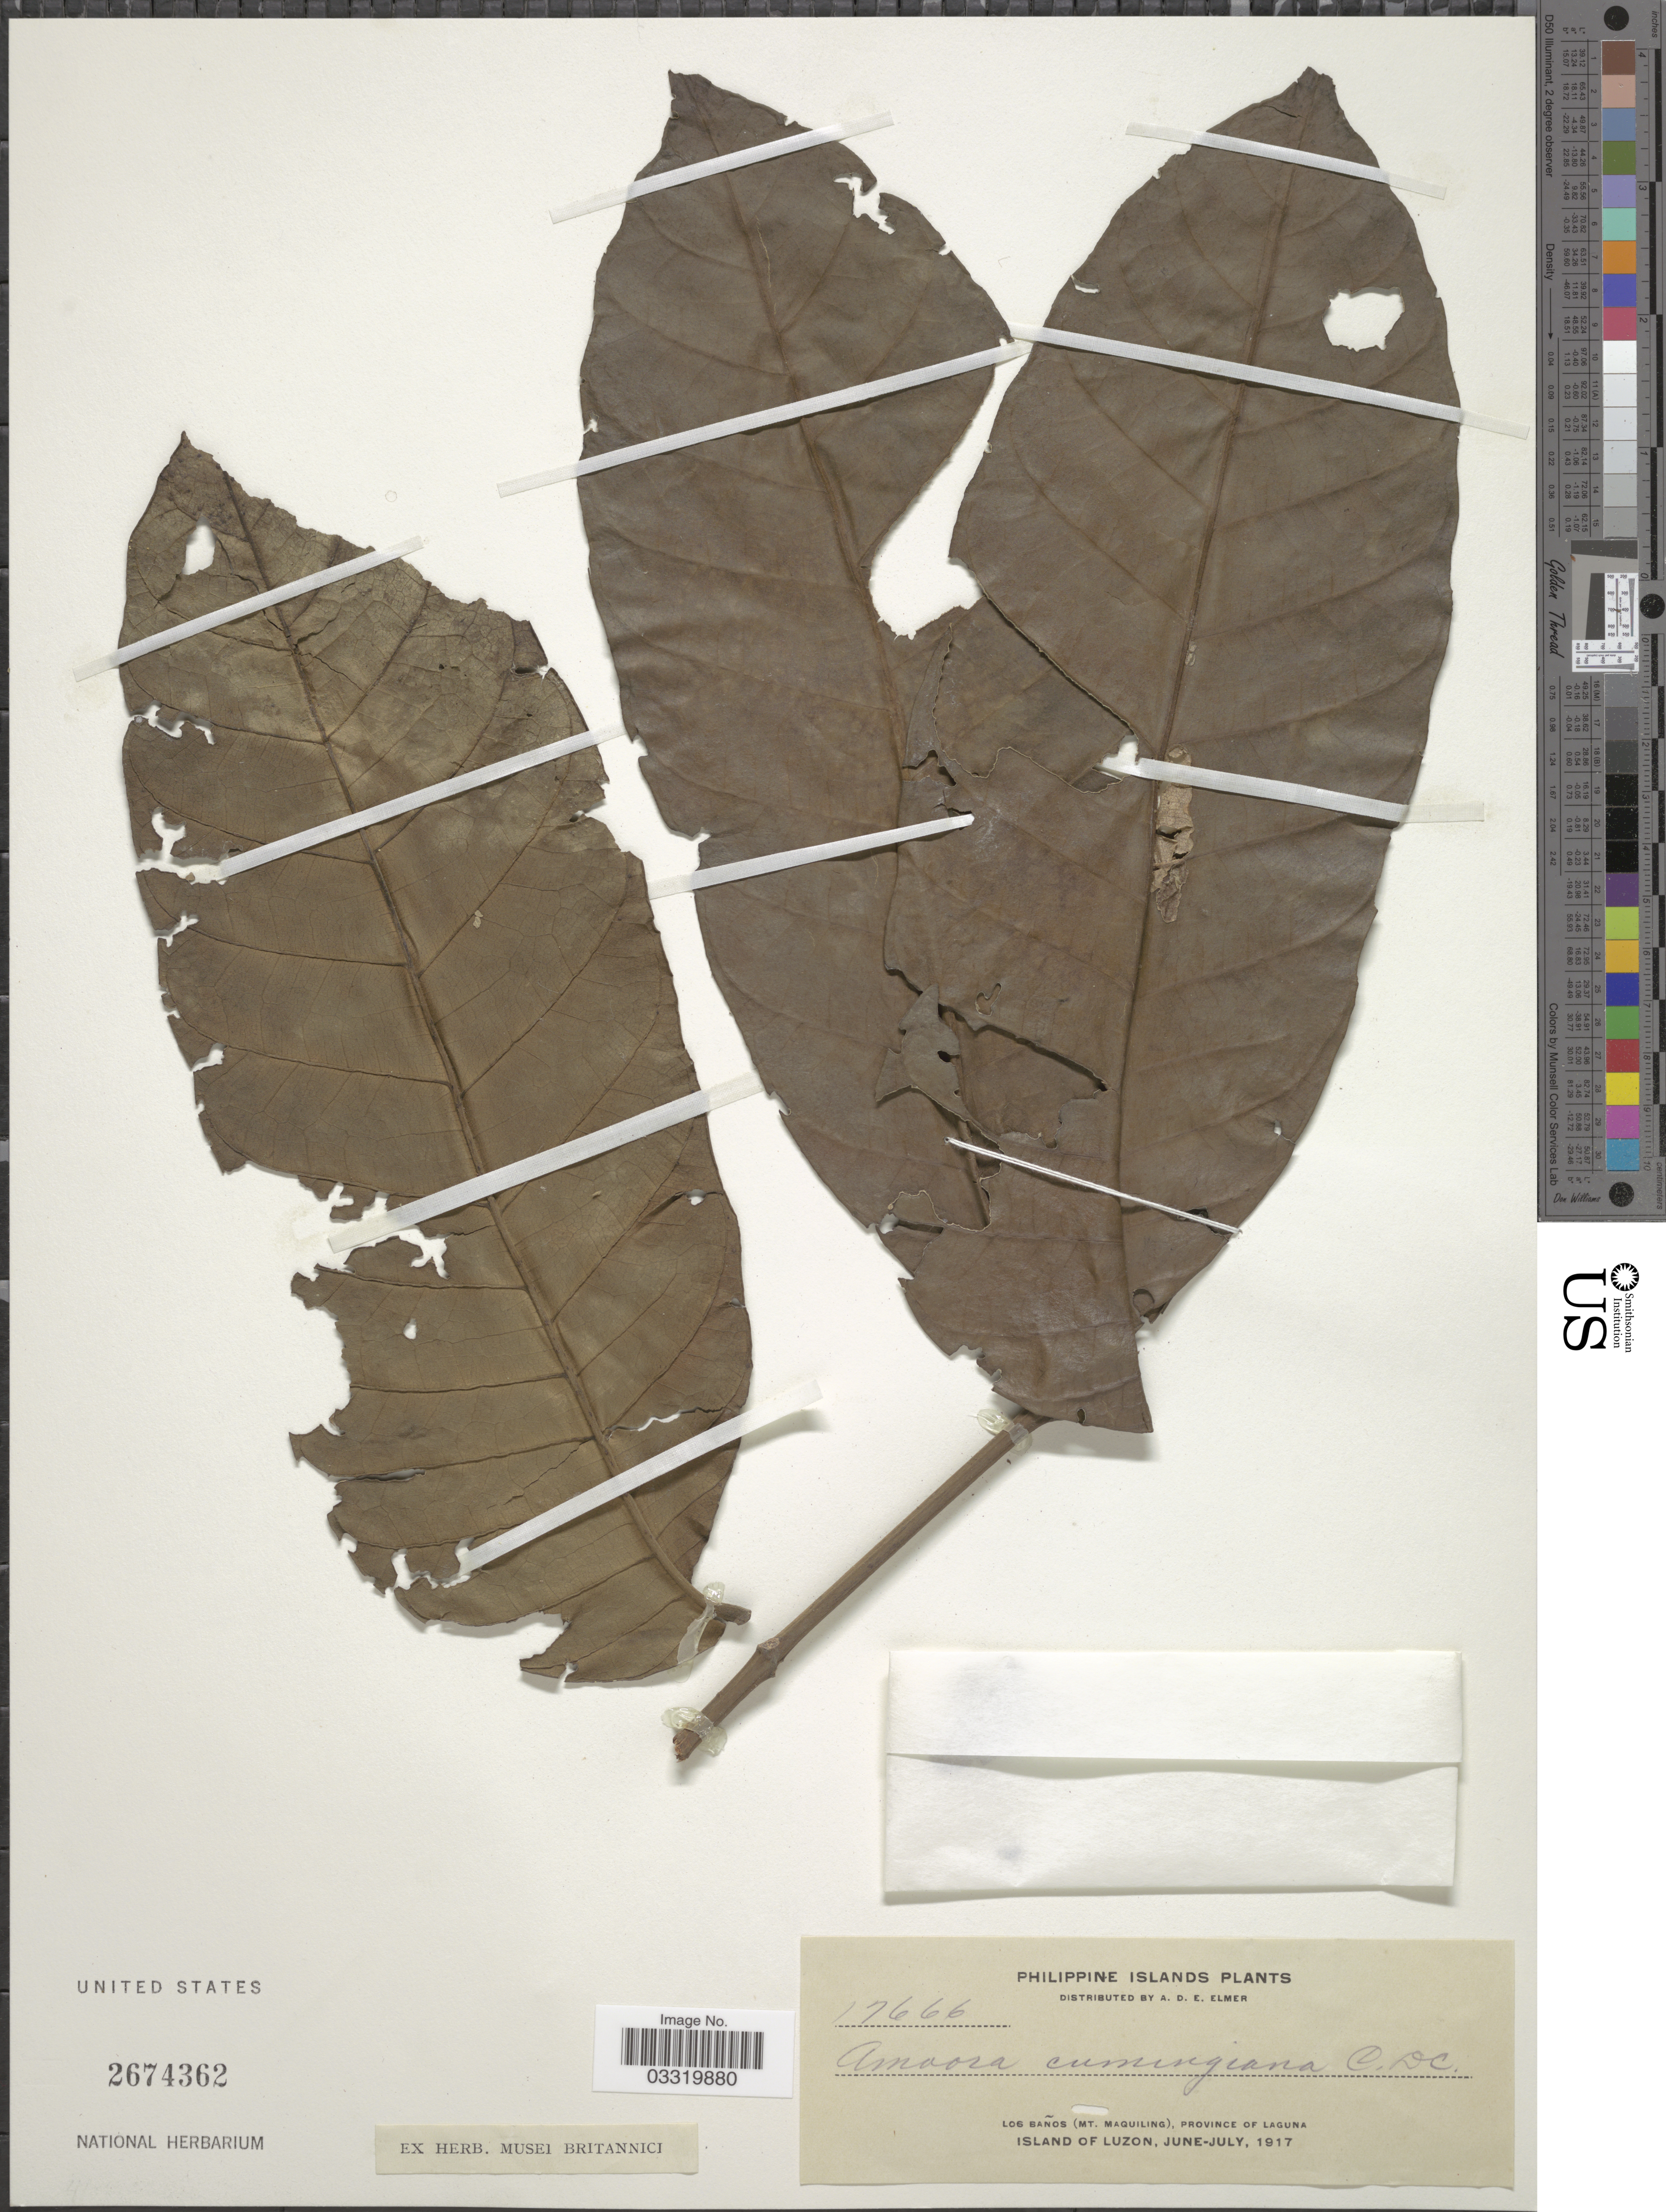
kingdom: Plantae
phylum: Tracheophyta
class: Magnoliopsida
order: Sapindales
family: Meliaceae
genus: Aphanamixis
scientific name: Aphanamixis polystachya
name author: (Wall.) R. Parker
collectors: A. D. E. Elmer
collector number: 17666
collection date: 1917-06/1917-07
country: Philippines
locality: Los Baños (Mt. Maquiling), Province of Laguna, Island of Luzon.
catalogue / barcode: US 2674362